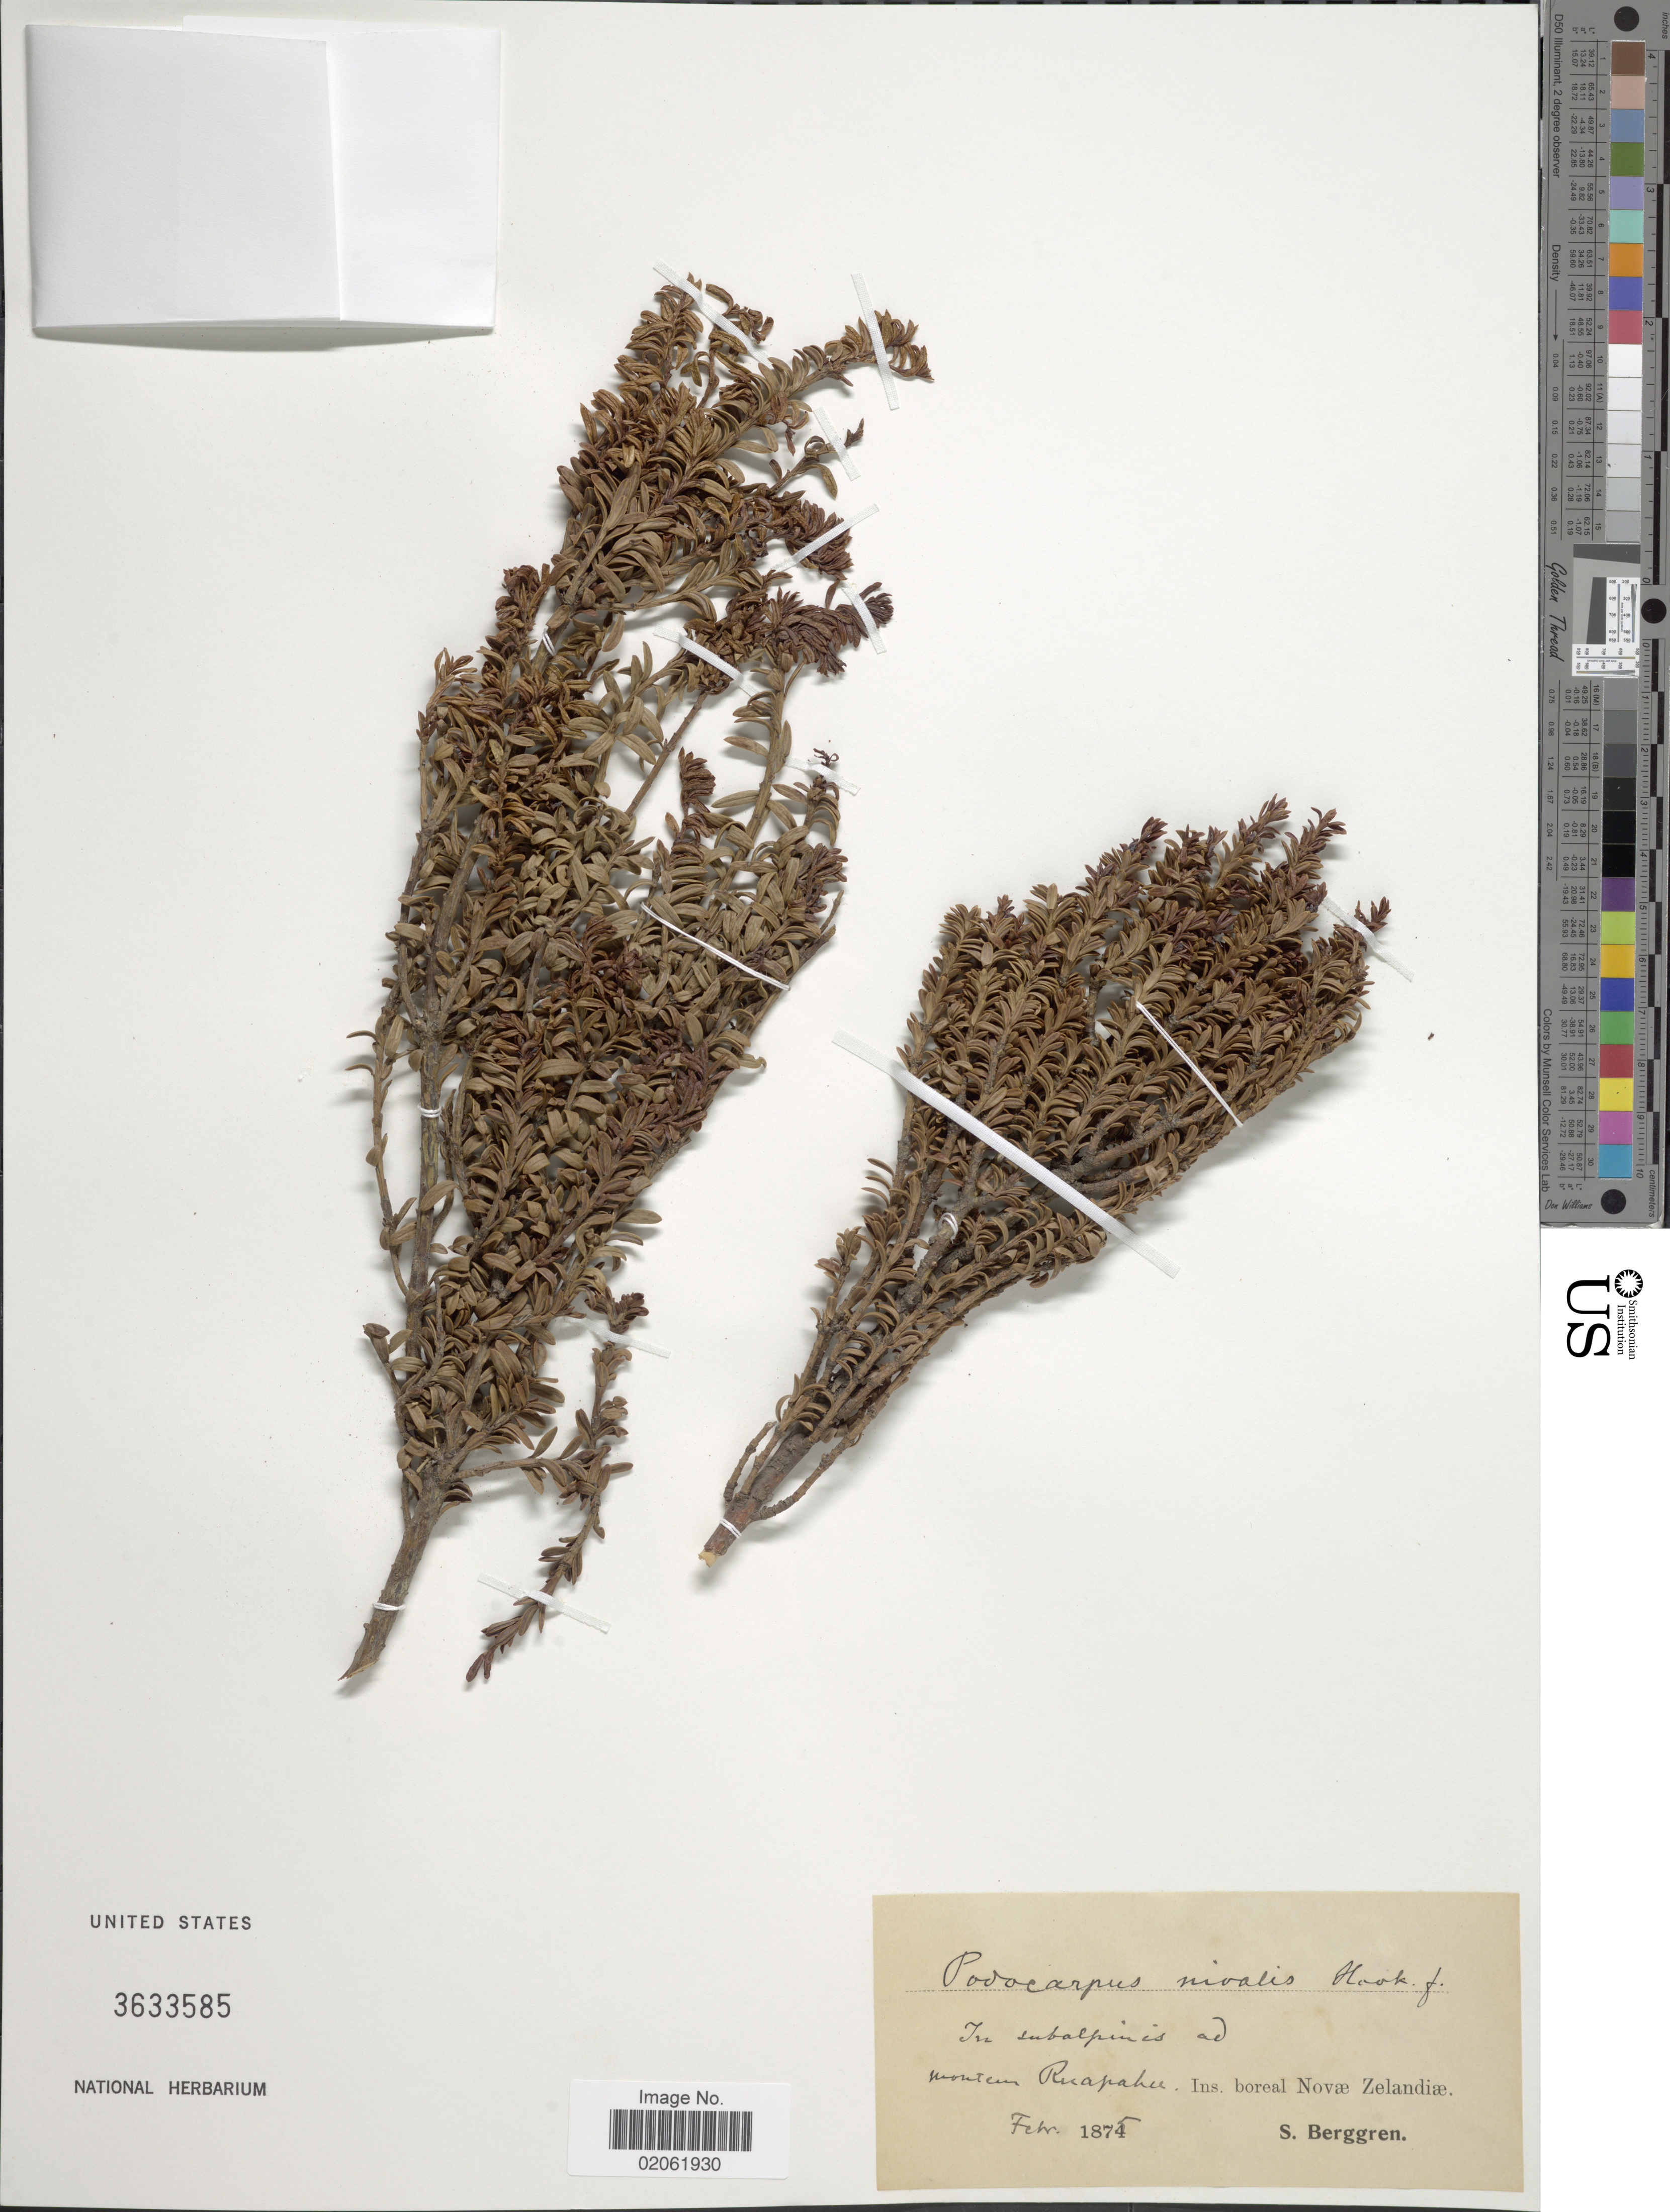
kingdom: Plantae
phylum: Tracheophyta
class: Pinopsida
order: Pinales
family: Podocarpaceae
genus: Podocarpus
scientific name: Podocarpus nivalis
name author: Hook.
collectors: S. Berggren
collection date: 1875-02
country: New Zealand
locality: In subalpinis ad montum Ruapahu, Ins boreal Novae Zelandiae.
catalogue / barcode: US 3633585